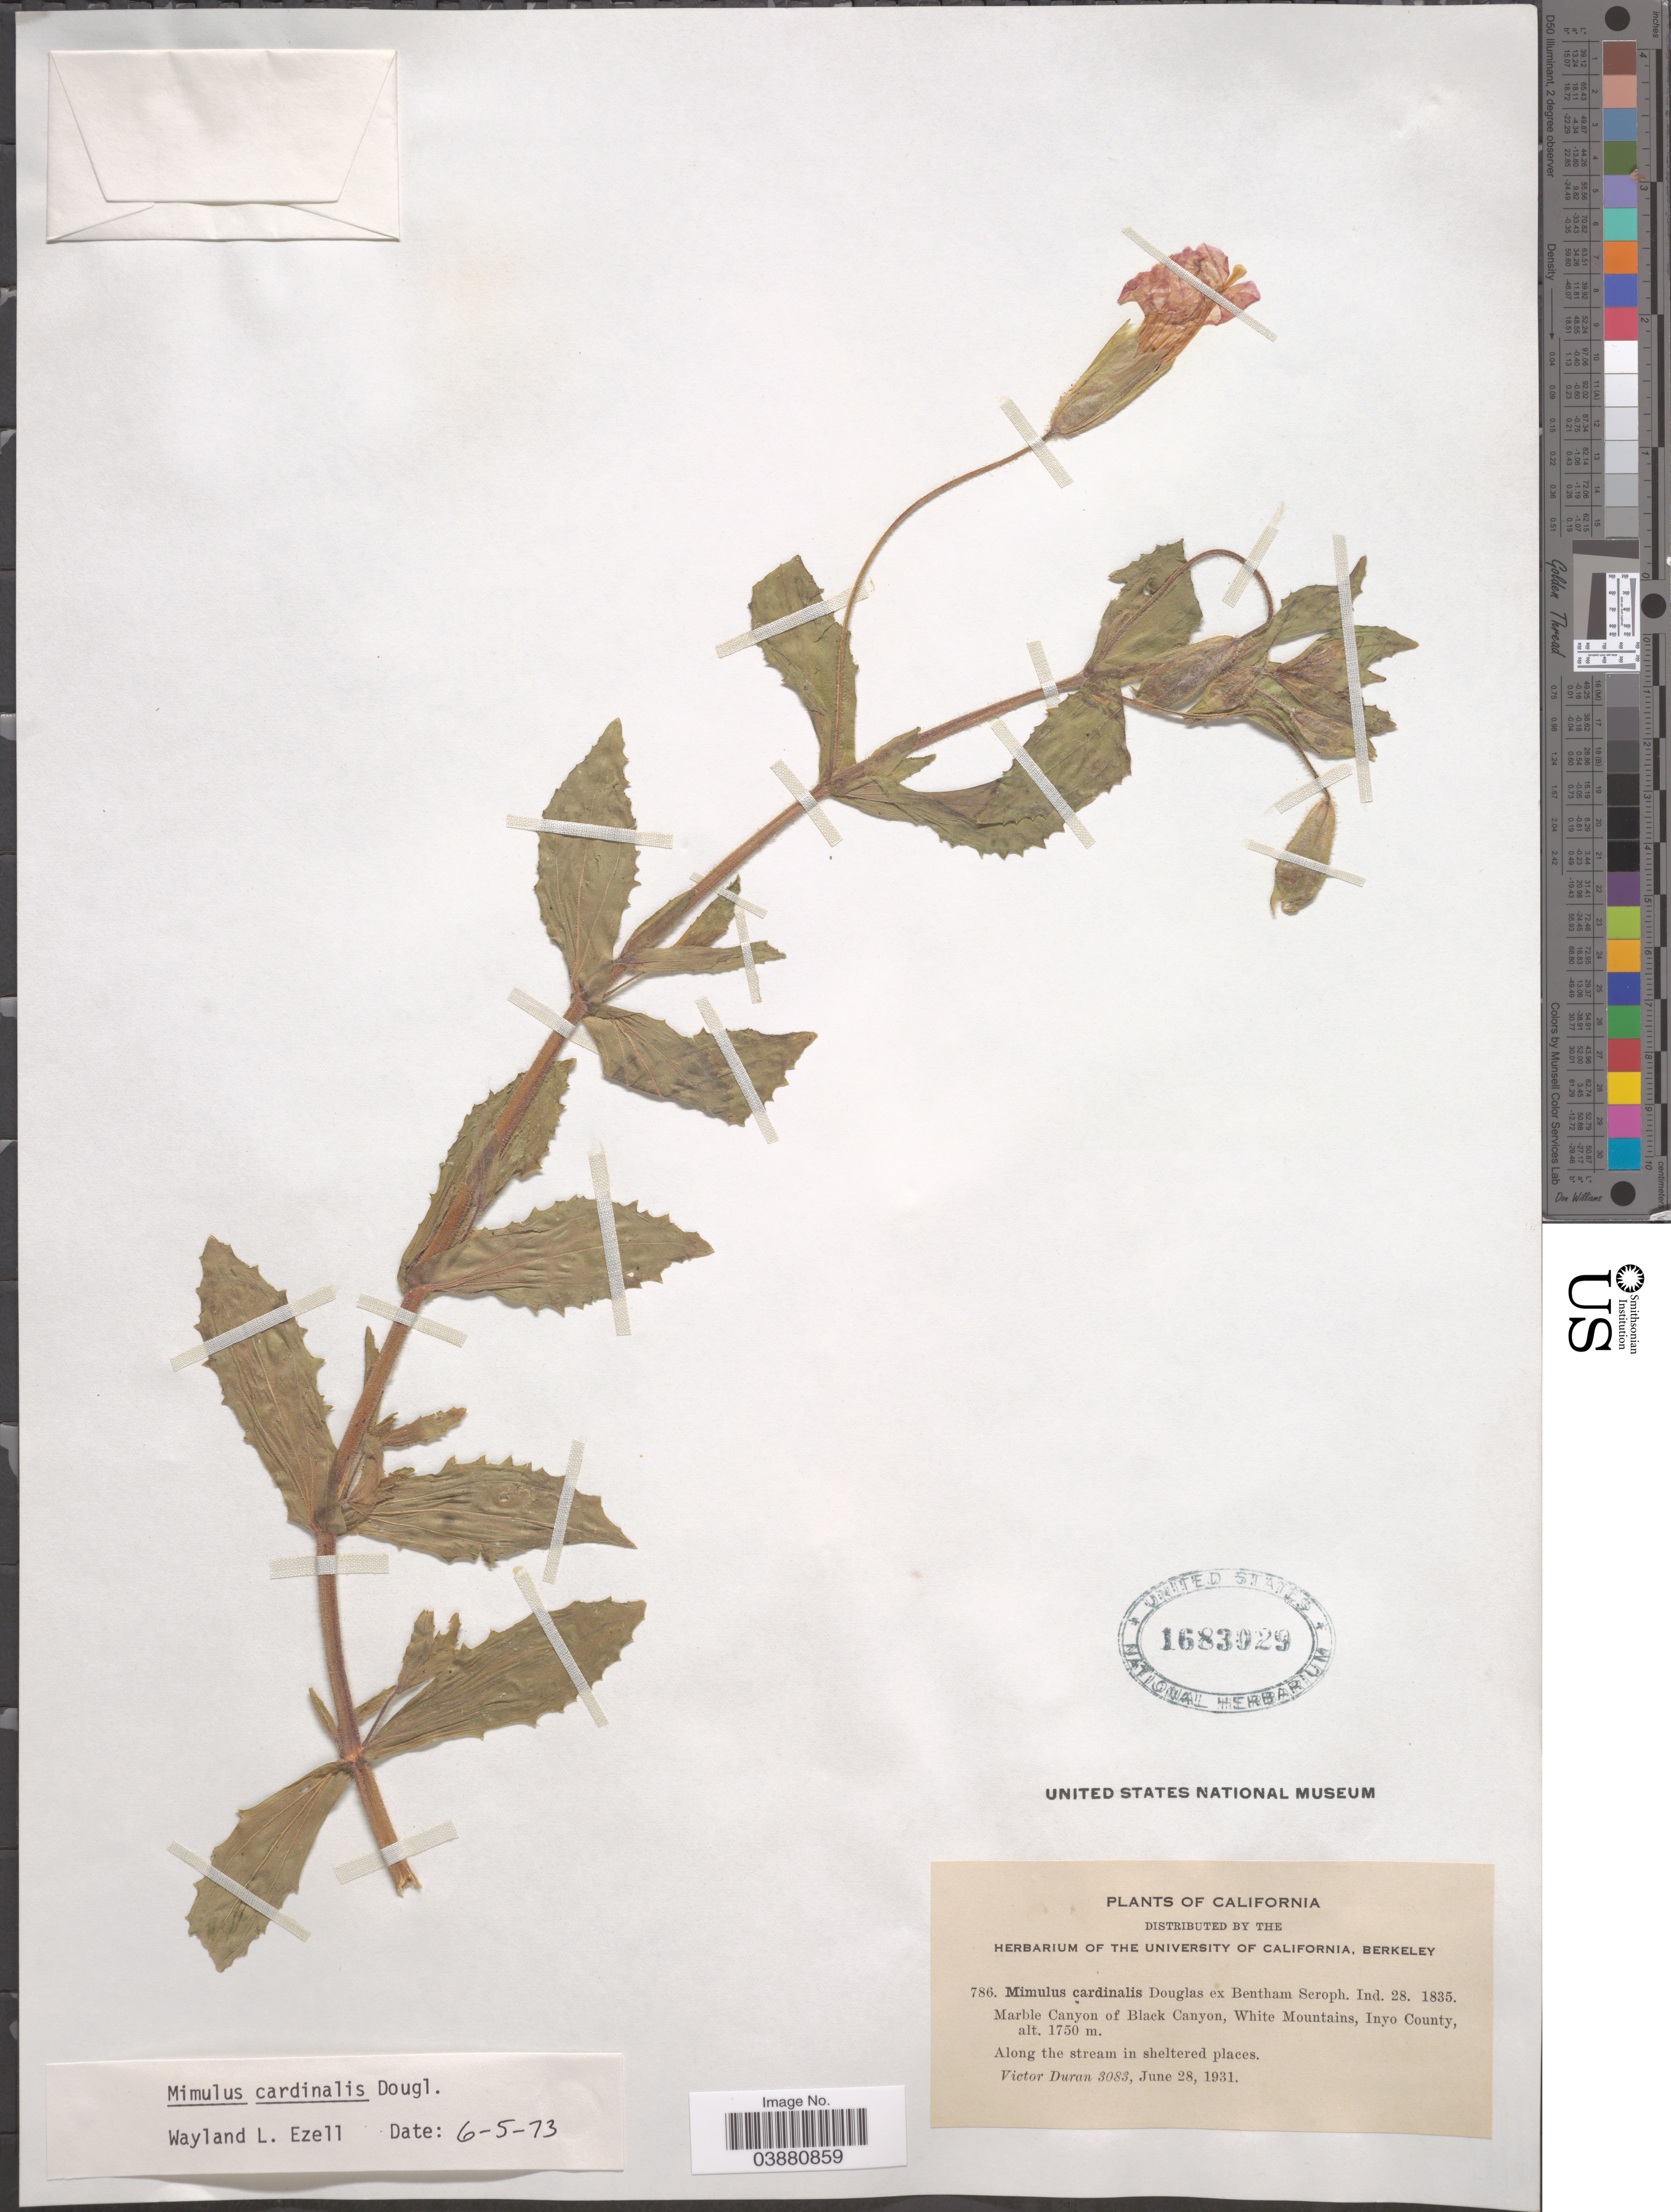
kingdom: Plantae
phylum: Tracheophyta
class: Magnoliopsida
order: Lamiales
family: Phrymaceae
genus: Mimulus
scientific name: Mimulus cardinalis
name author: Douglas ex Benth.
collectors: V. Duran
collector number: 3083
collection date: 1931-06-28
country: United States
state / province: California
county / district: Inyo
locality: Marble Canyon of Black Canyon, White Mountains, Inyo County.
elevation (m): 1750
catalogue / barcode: US 1683029